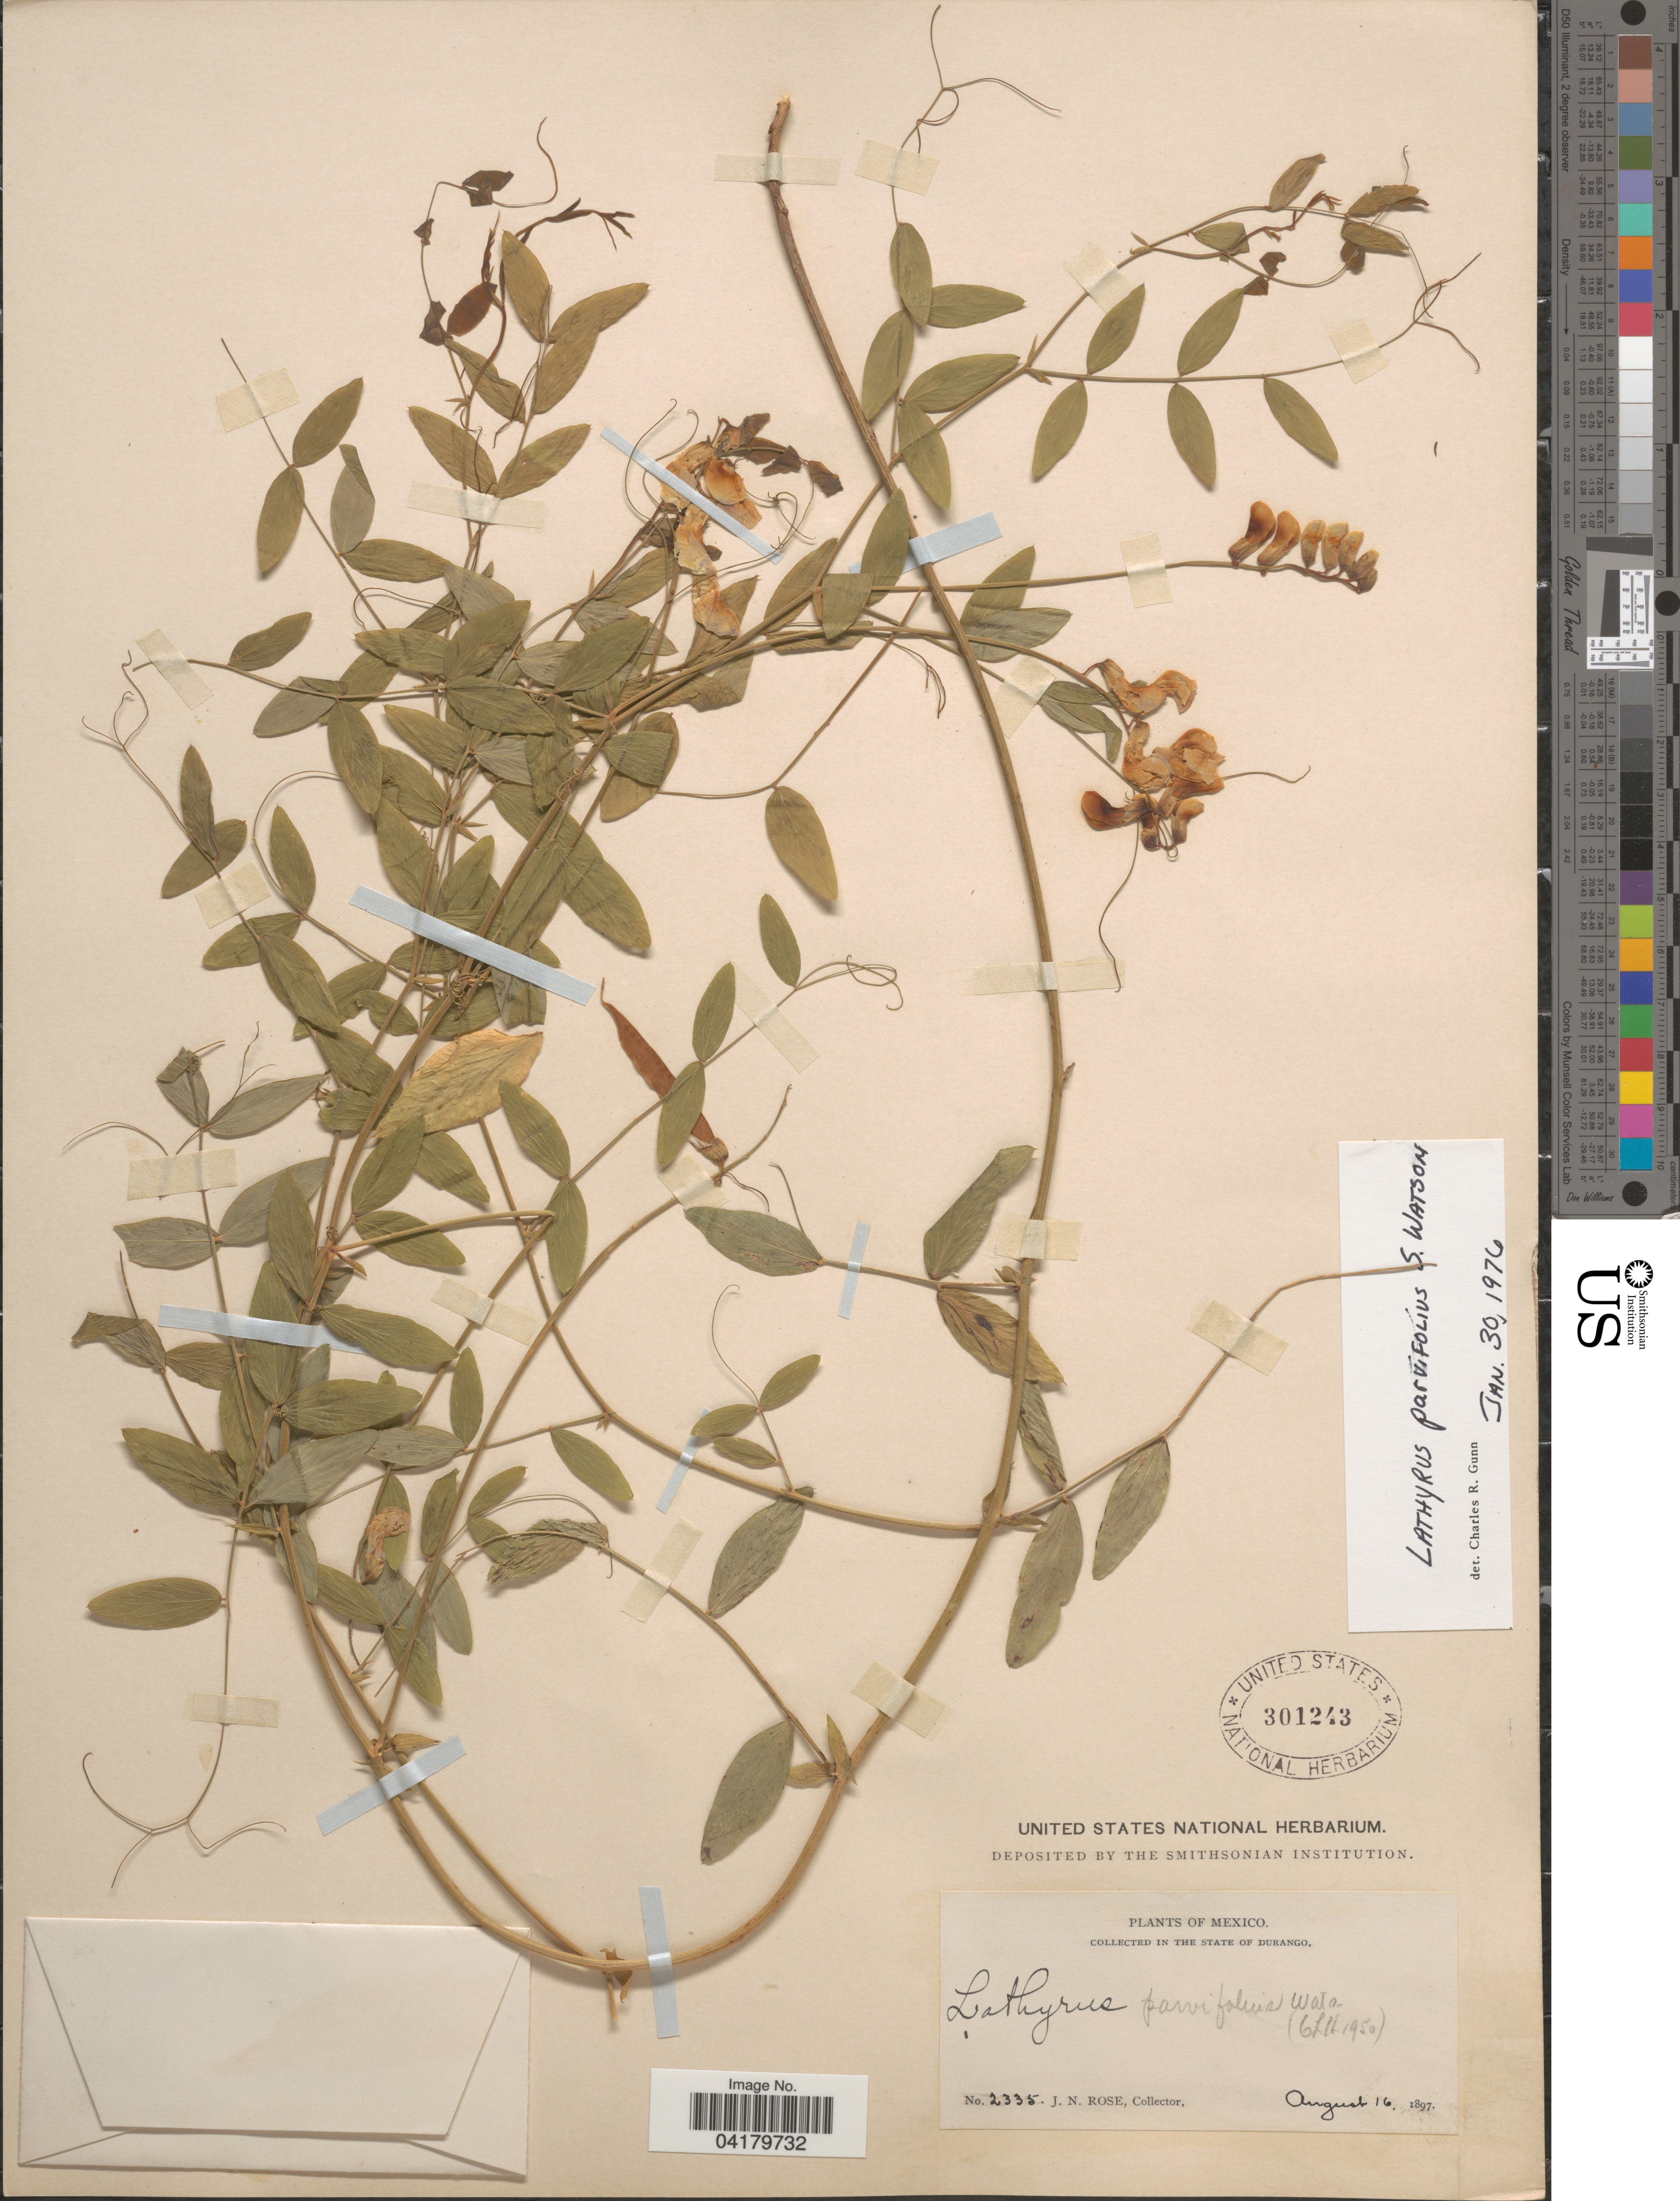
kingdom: Plantae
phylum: Tracheophyta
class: Magnoliopsida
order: Fabales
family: Fabaceae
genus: Lathyrus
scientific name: Lathyrus parvifolius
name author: S. Watson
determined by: Gunn, C. R.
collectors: J. N. Rose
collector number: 2335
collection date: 1897-08-16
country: Mexico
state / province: Durango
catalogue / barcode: US 301243